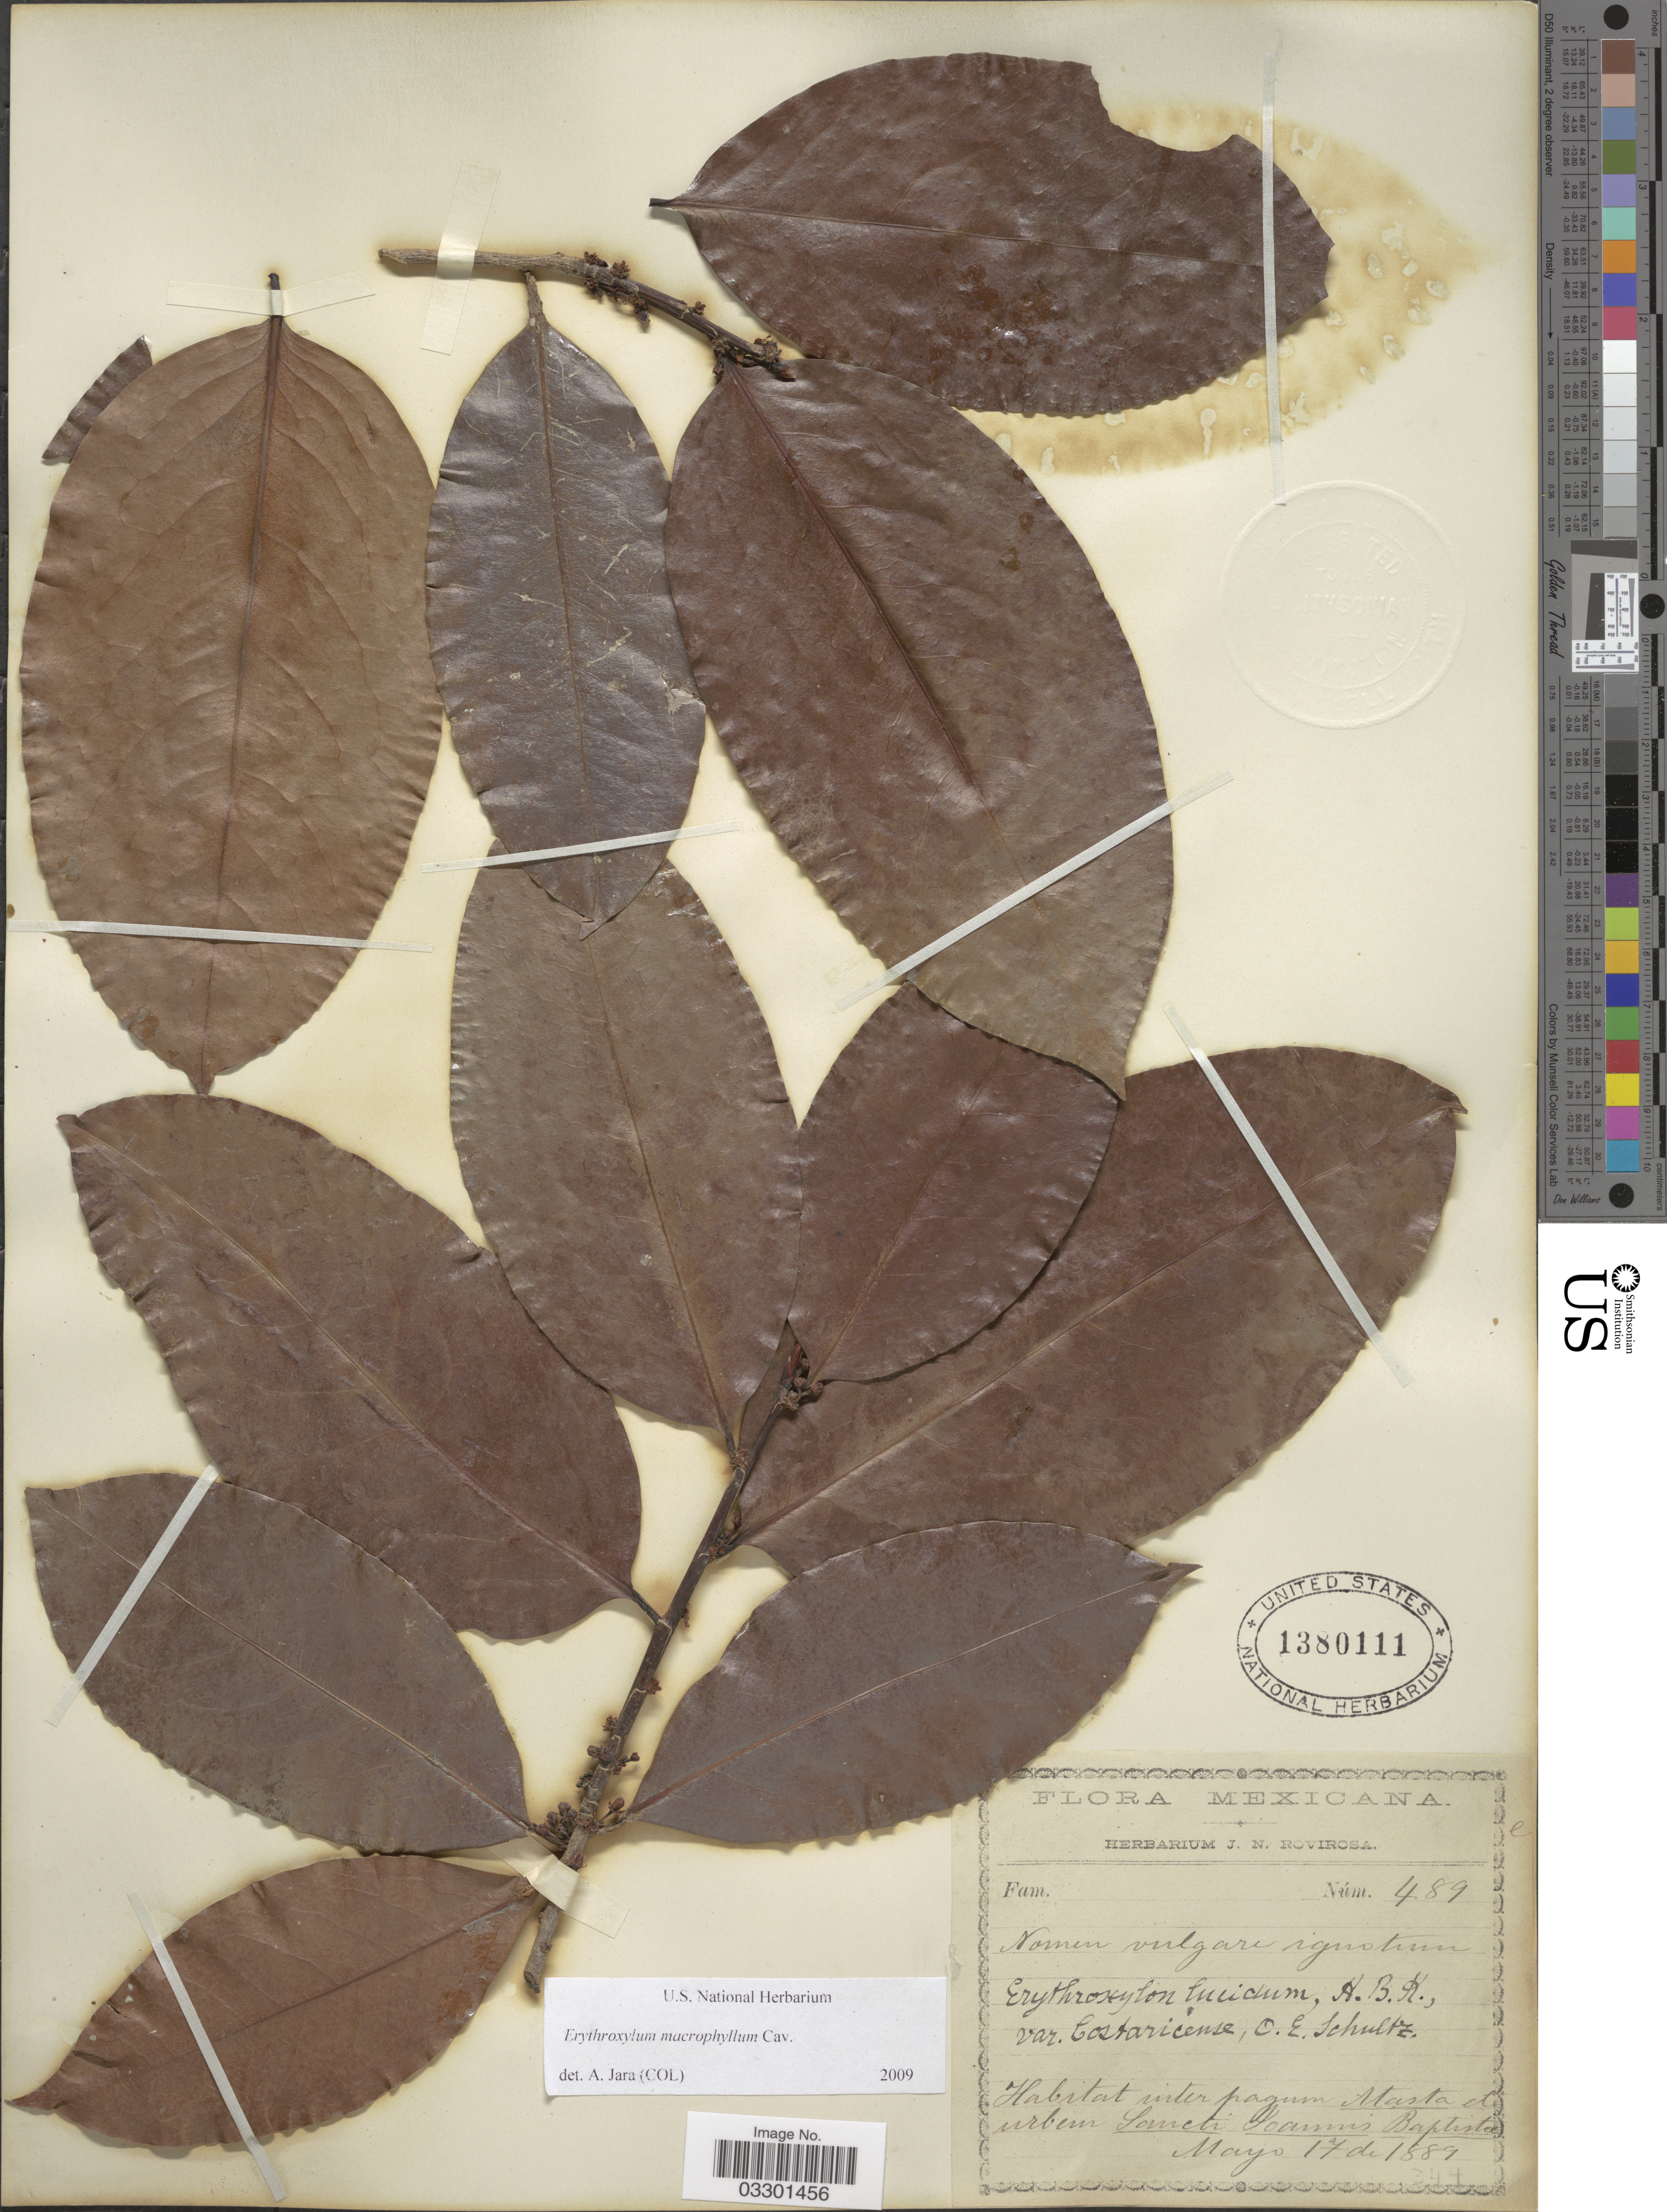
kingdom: Plantae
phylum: Tracheophyta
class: Magnoliopsida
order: Malpighiales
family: Erythroxylaceae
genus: Erythroxylum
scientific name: Erythroxylum macrophyllum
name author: Cav.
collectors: ex herb. J. N. Rovirosa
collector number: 489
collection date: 1889-05-17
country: Mexico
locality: Inter pagum Atasta et urbem Sancti Joannis Baptista.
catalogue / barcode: US 1380111